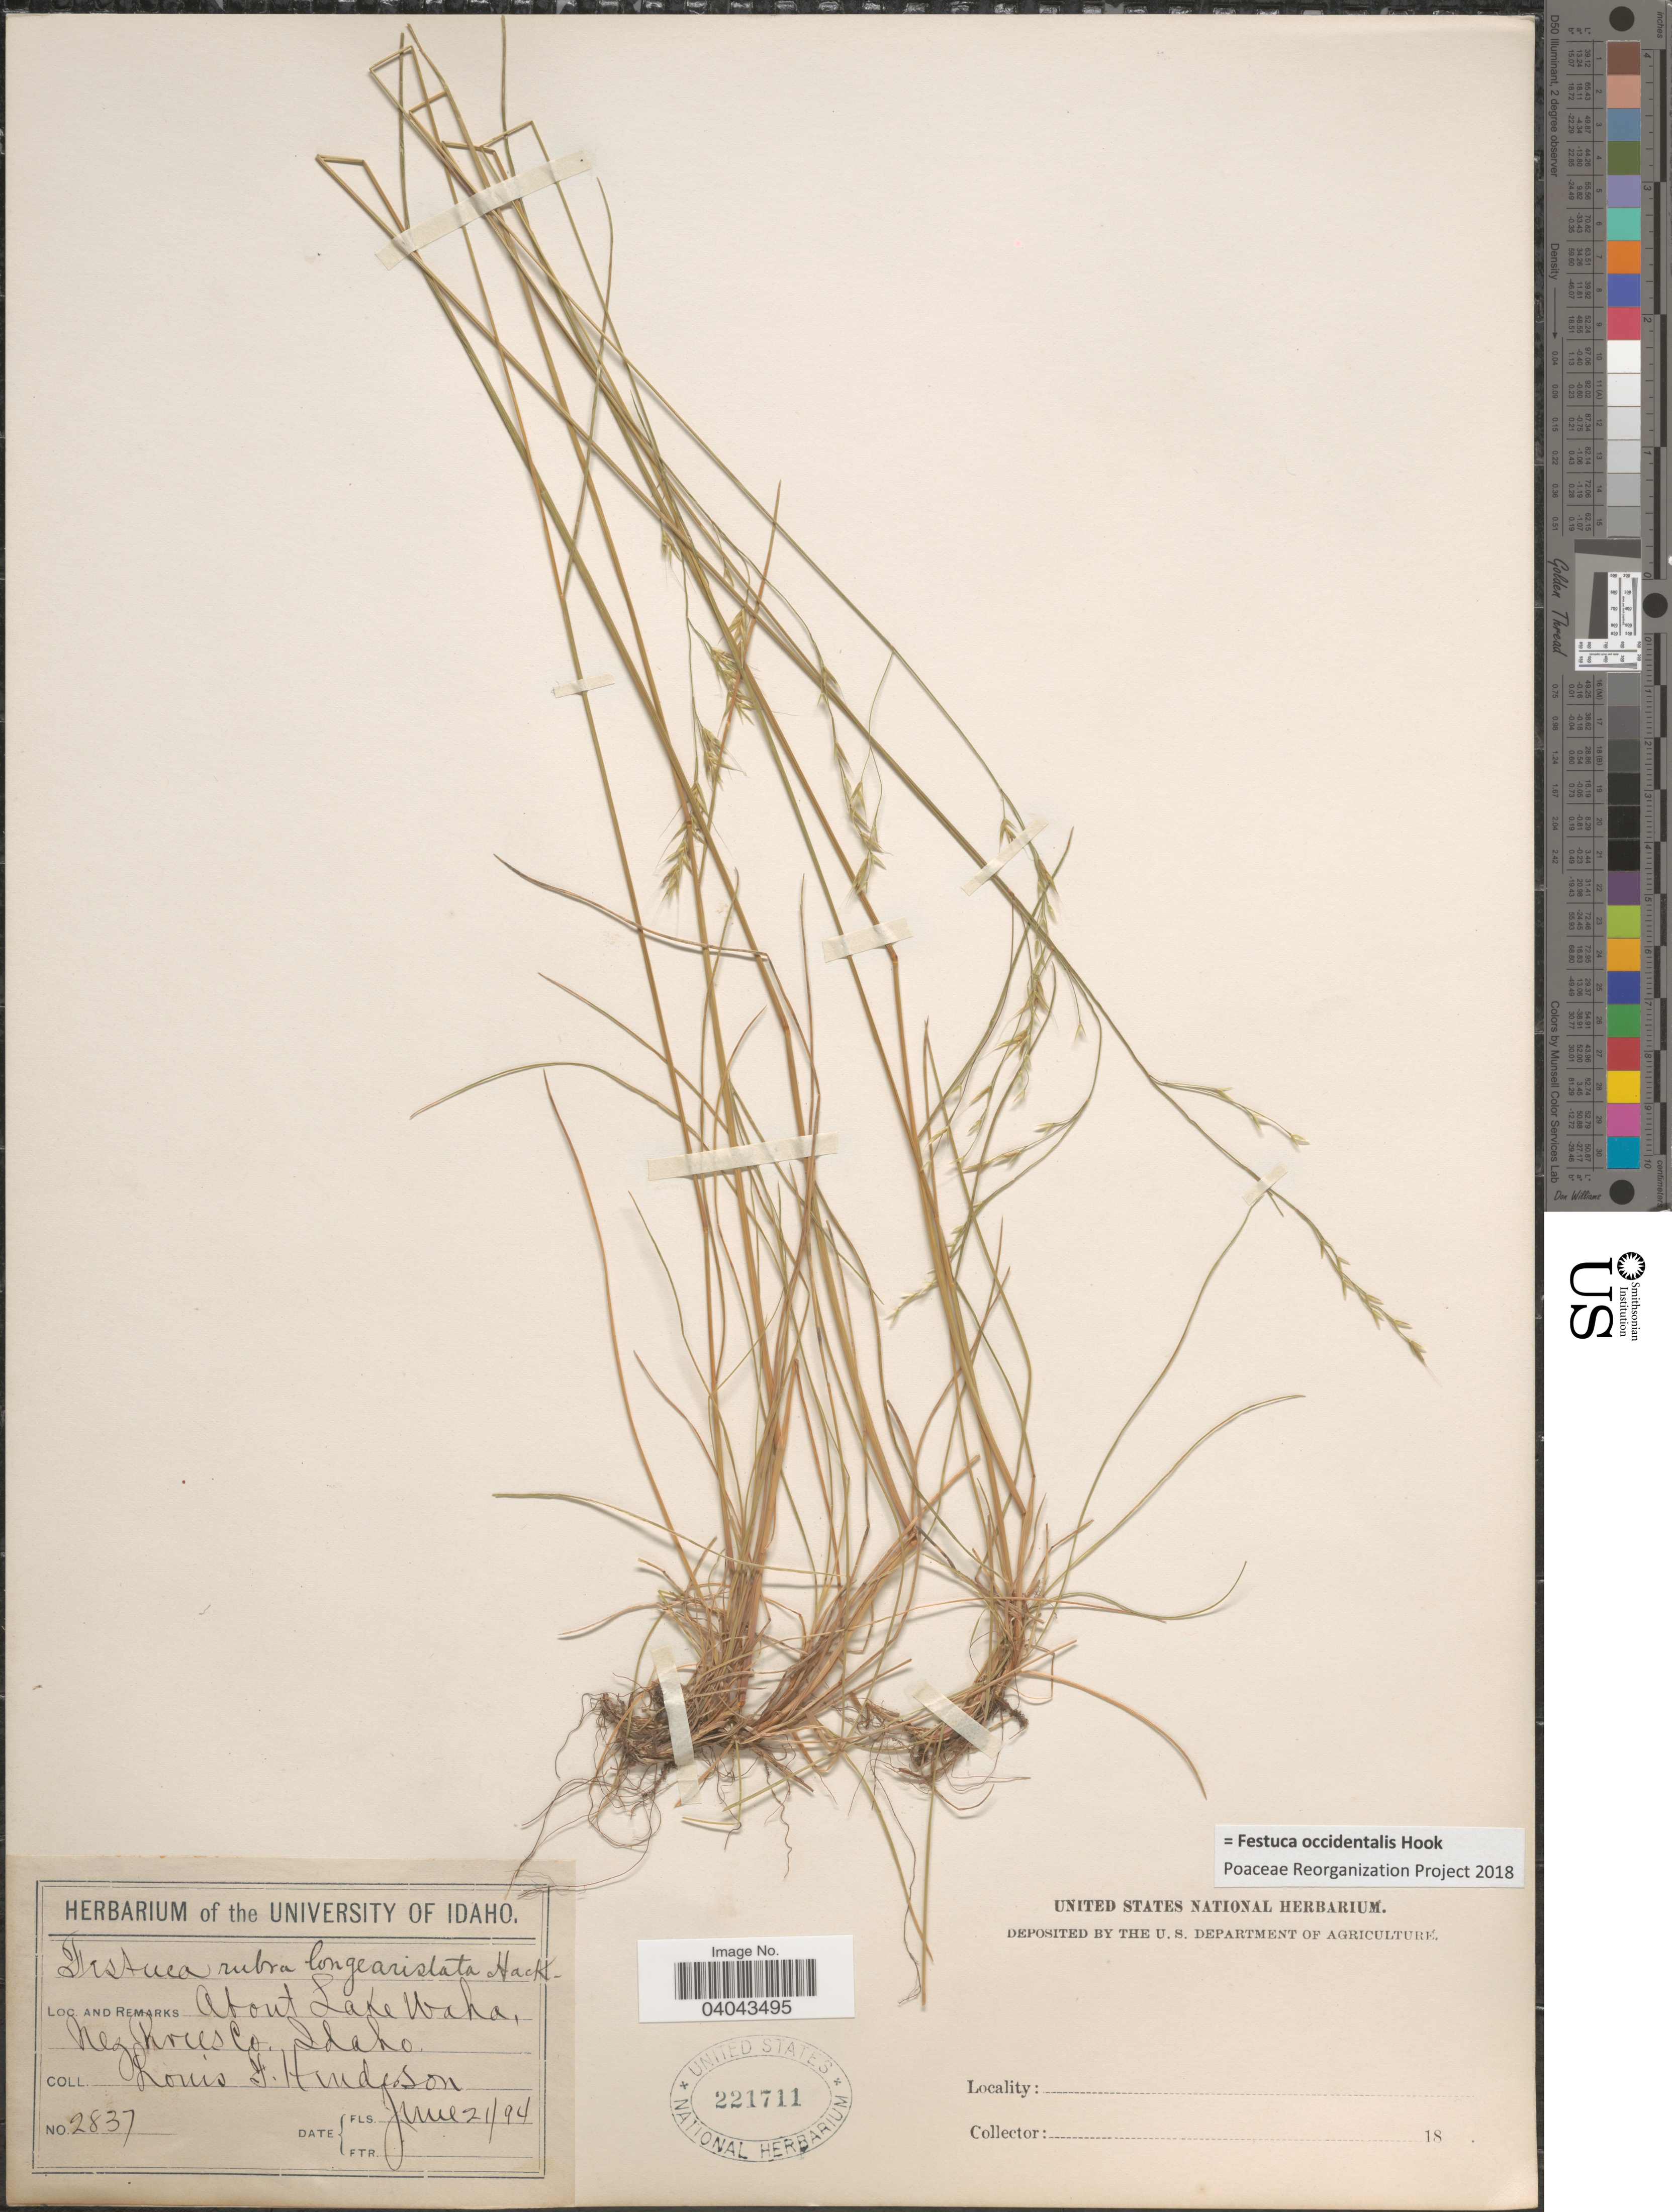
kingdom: Plantae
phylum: Tracheophyta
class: Liliopsida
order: Poales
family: Poaceae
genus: Festuca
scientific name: Festuca occidentalis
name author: Hook.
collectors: L. Henderson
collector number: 2837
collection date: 1894-06-21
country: United States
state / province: Idaho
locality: About Lake Waha, Nez Perces Co.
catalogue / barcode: US 221711